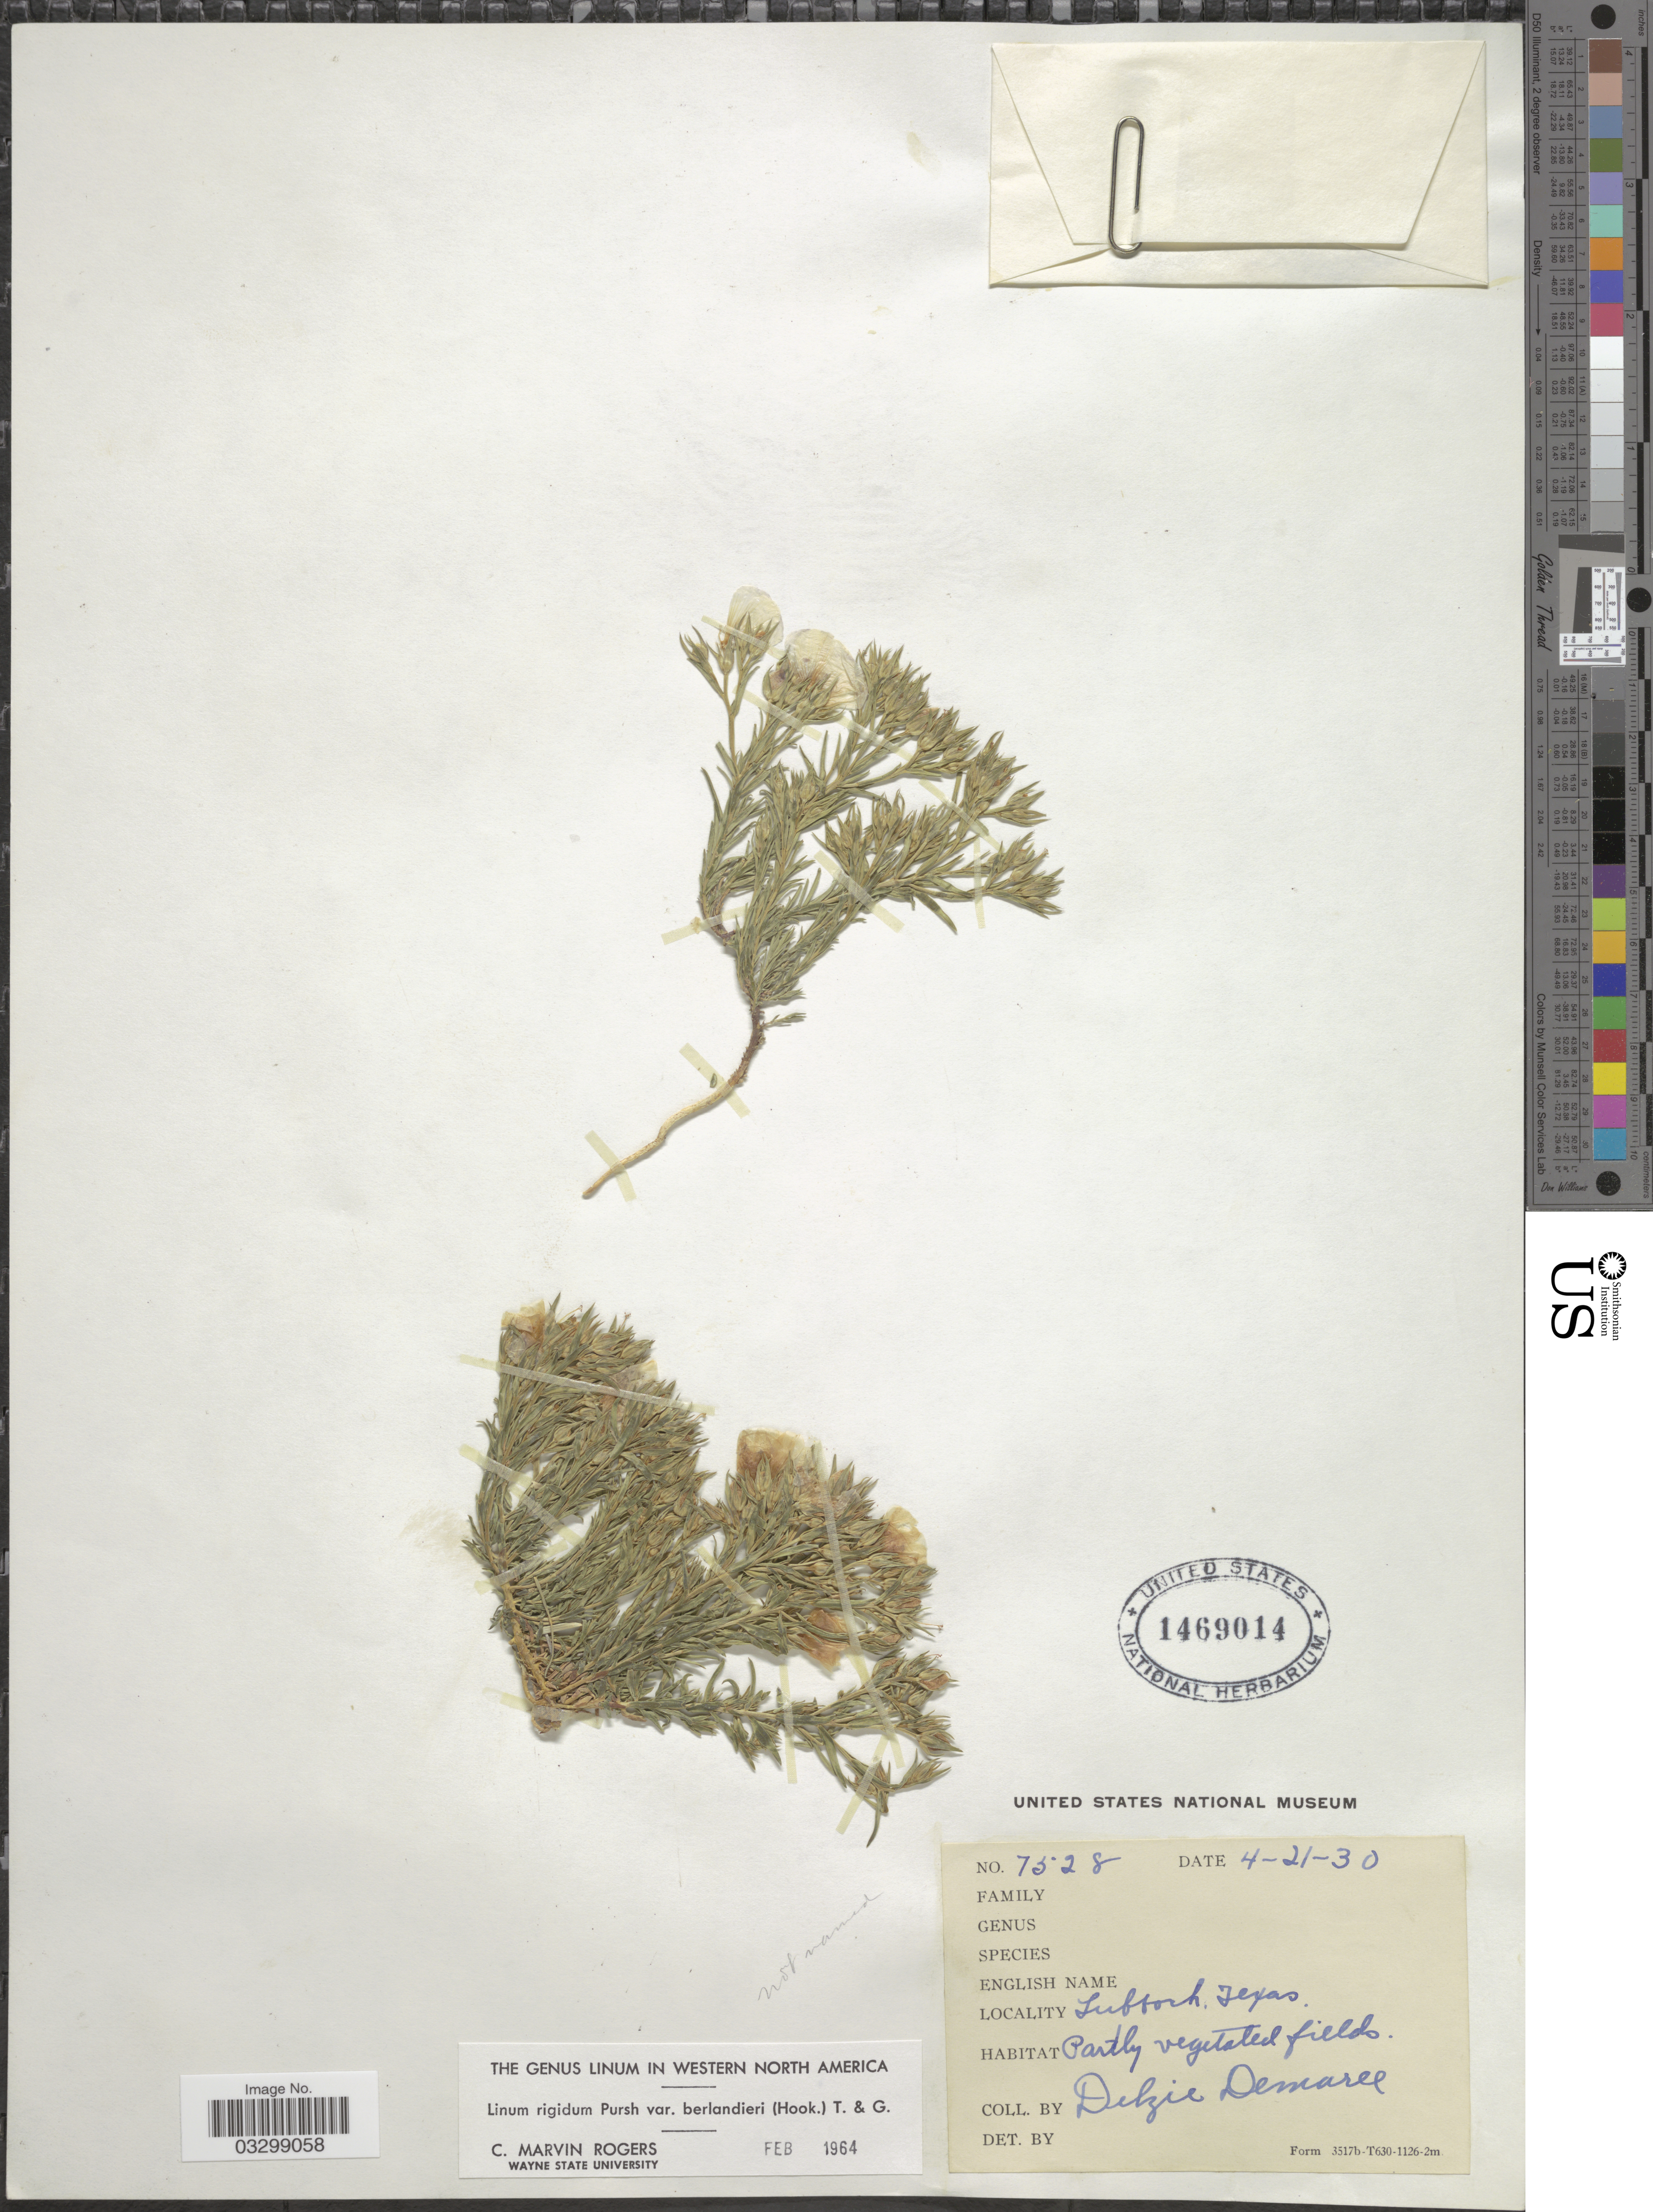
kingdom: Plantae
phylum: Tracheophyta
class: Magnoliopsida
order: Malpighiales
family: Linaceae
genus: Linum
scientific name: Linum rigidum var. berlandieri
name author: Pursh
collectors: D. Demaree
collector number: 7528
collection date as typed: Transcribed d/m/y: 21/4/30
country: United States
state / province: Texas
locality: Luffock.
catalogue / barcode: US 1469014